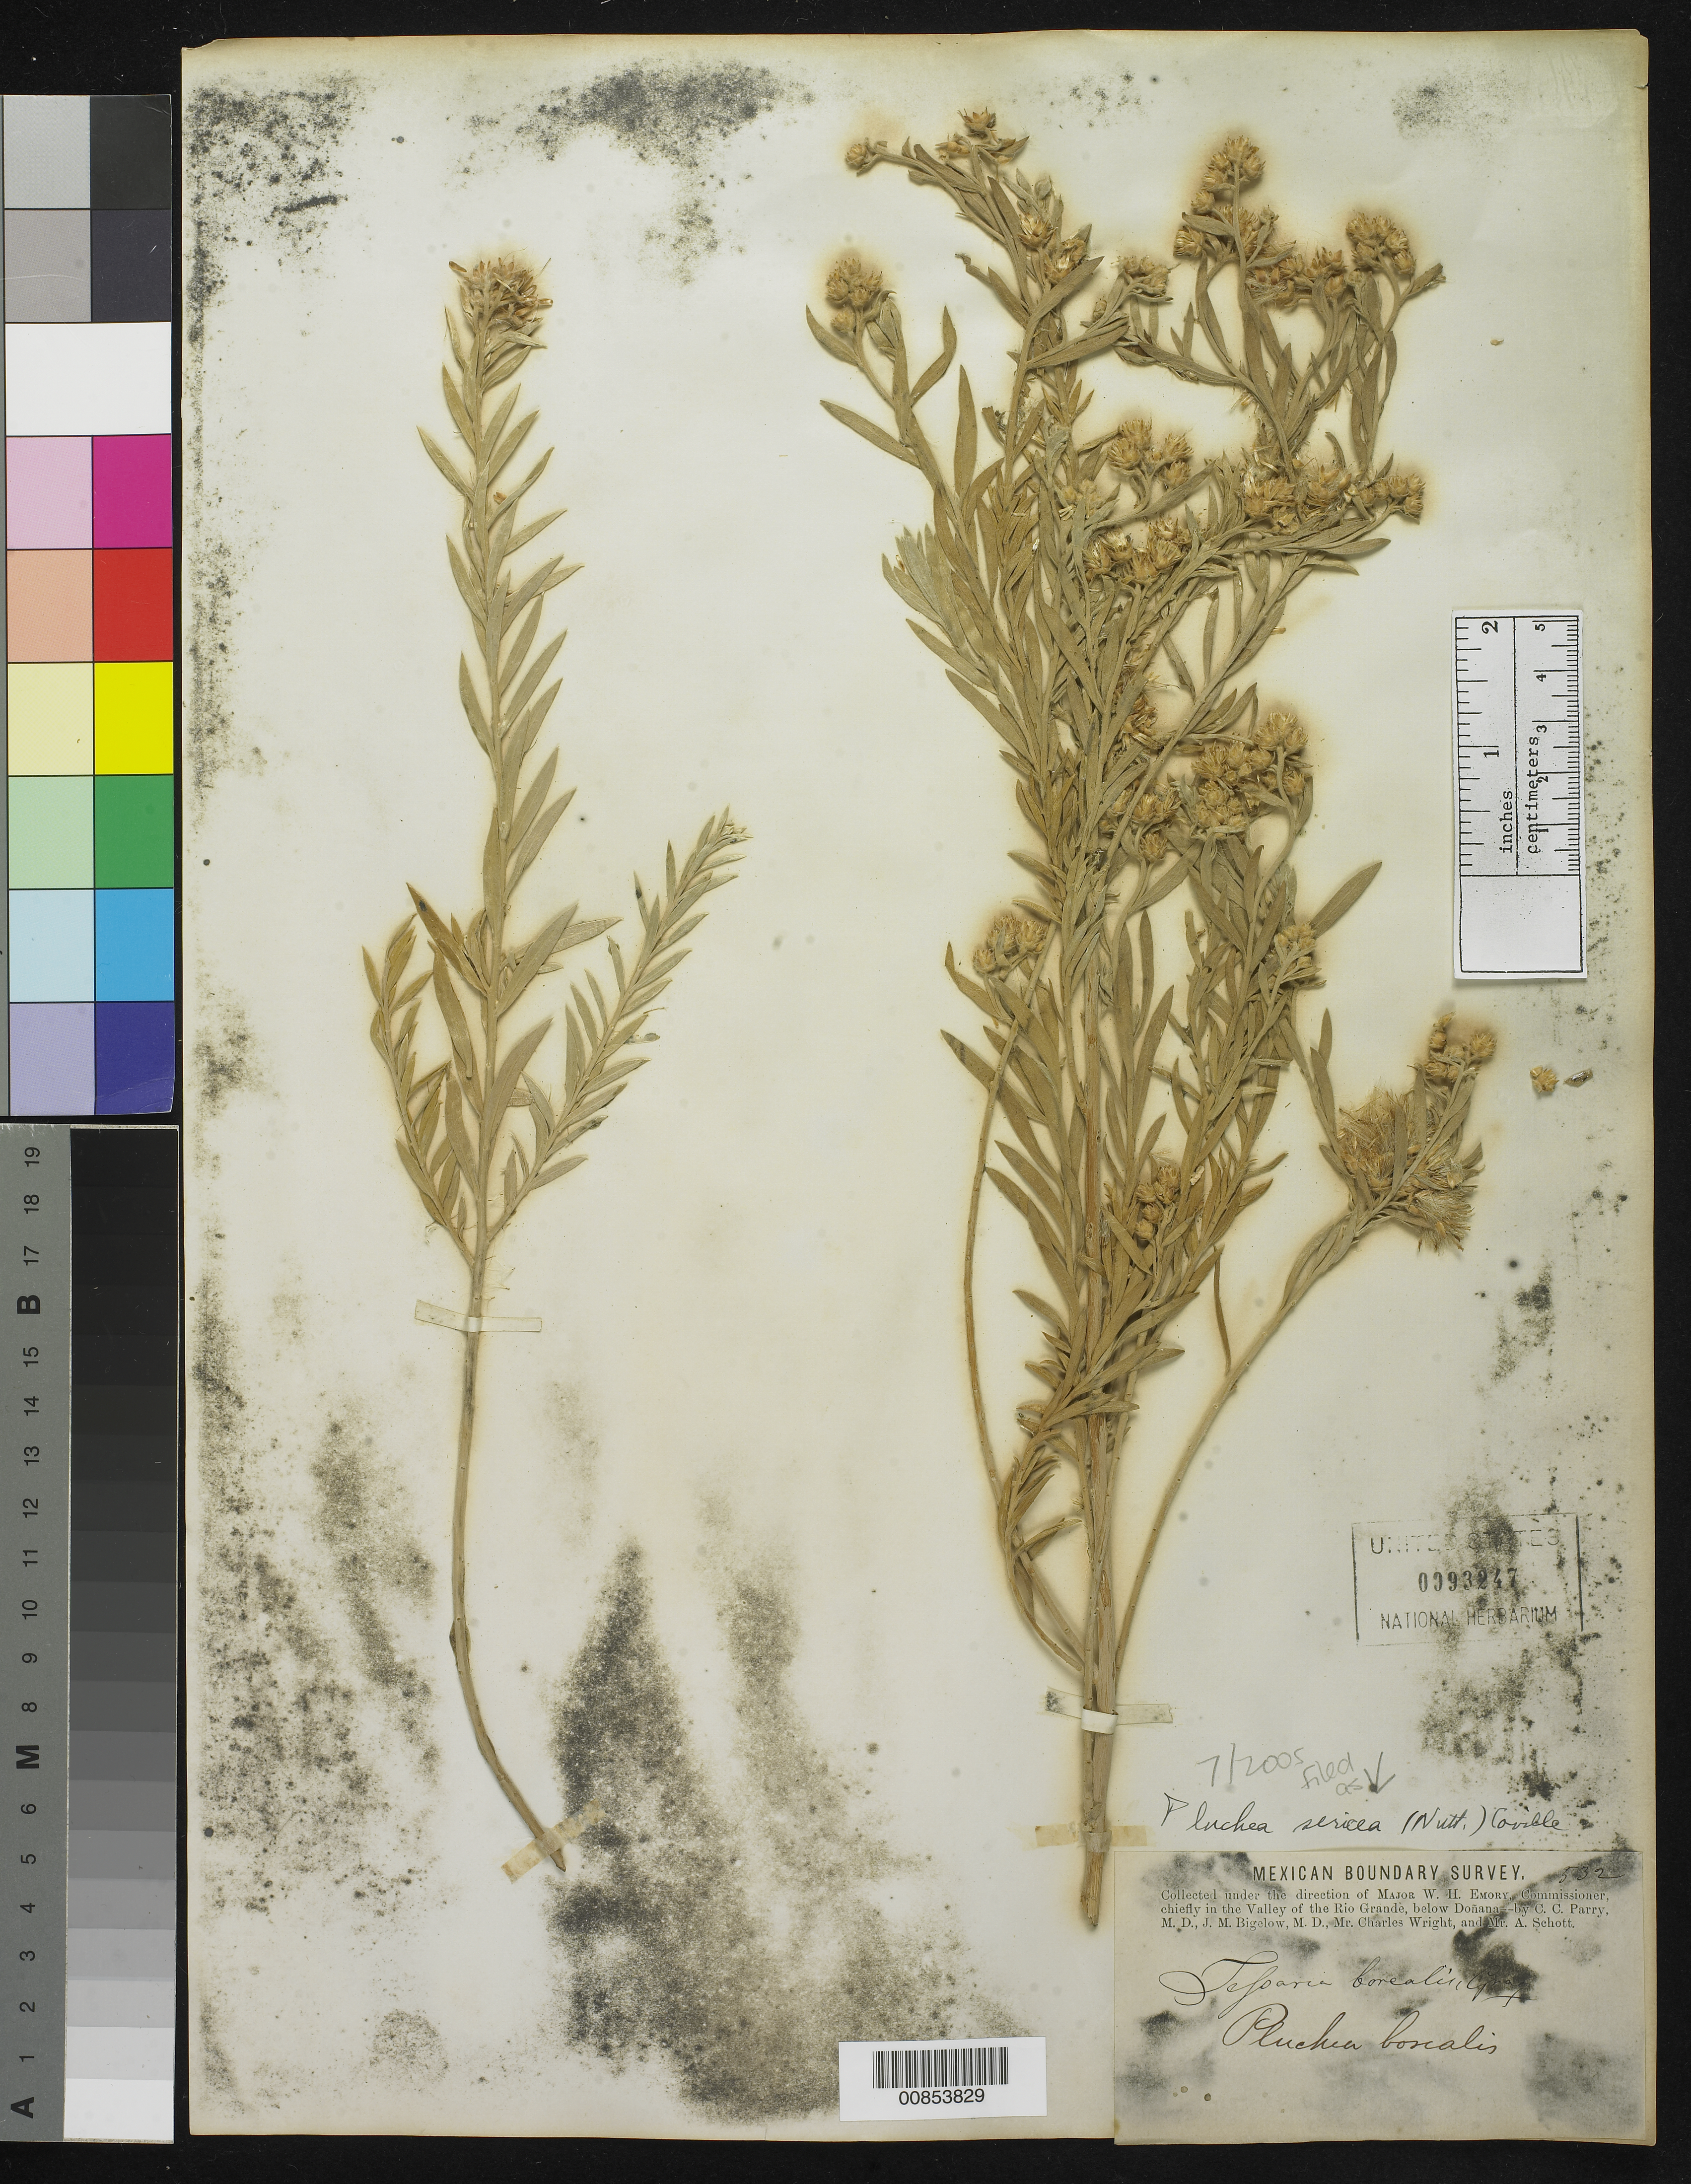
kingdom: Plantae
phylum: Tracheophyta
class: Magnoliopsida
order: Asterales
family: Asteraceae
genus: Pluchea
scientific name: Pluchea sericea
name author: (Nutt.) Coville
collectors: C. C. Parry, J. M. Bigelow, C. Wright & A. C. V. Schott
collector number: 532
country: United States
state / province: New Mexico / Texas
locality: Valley of the Rio Grande, below Doñana.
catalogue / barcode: US 93247